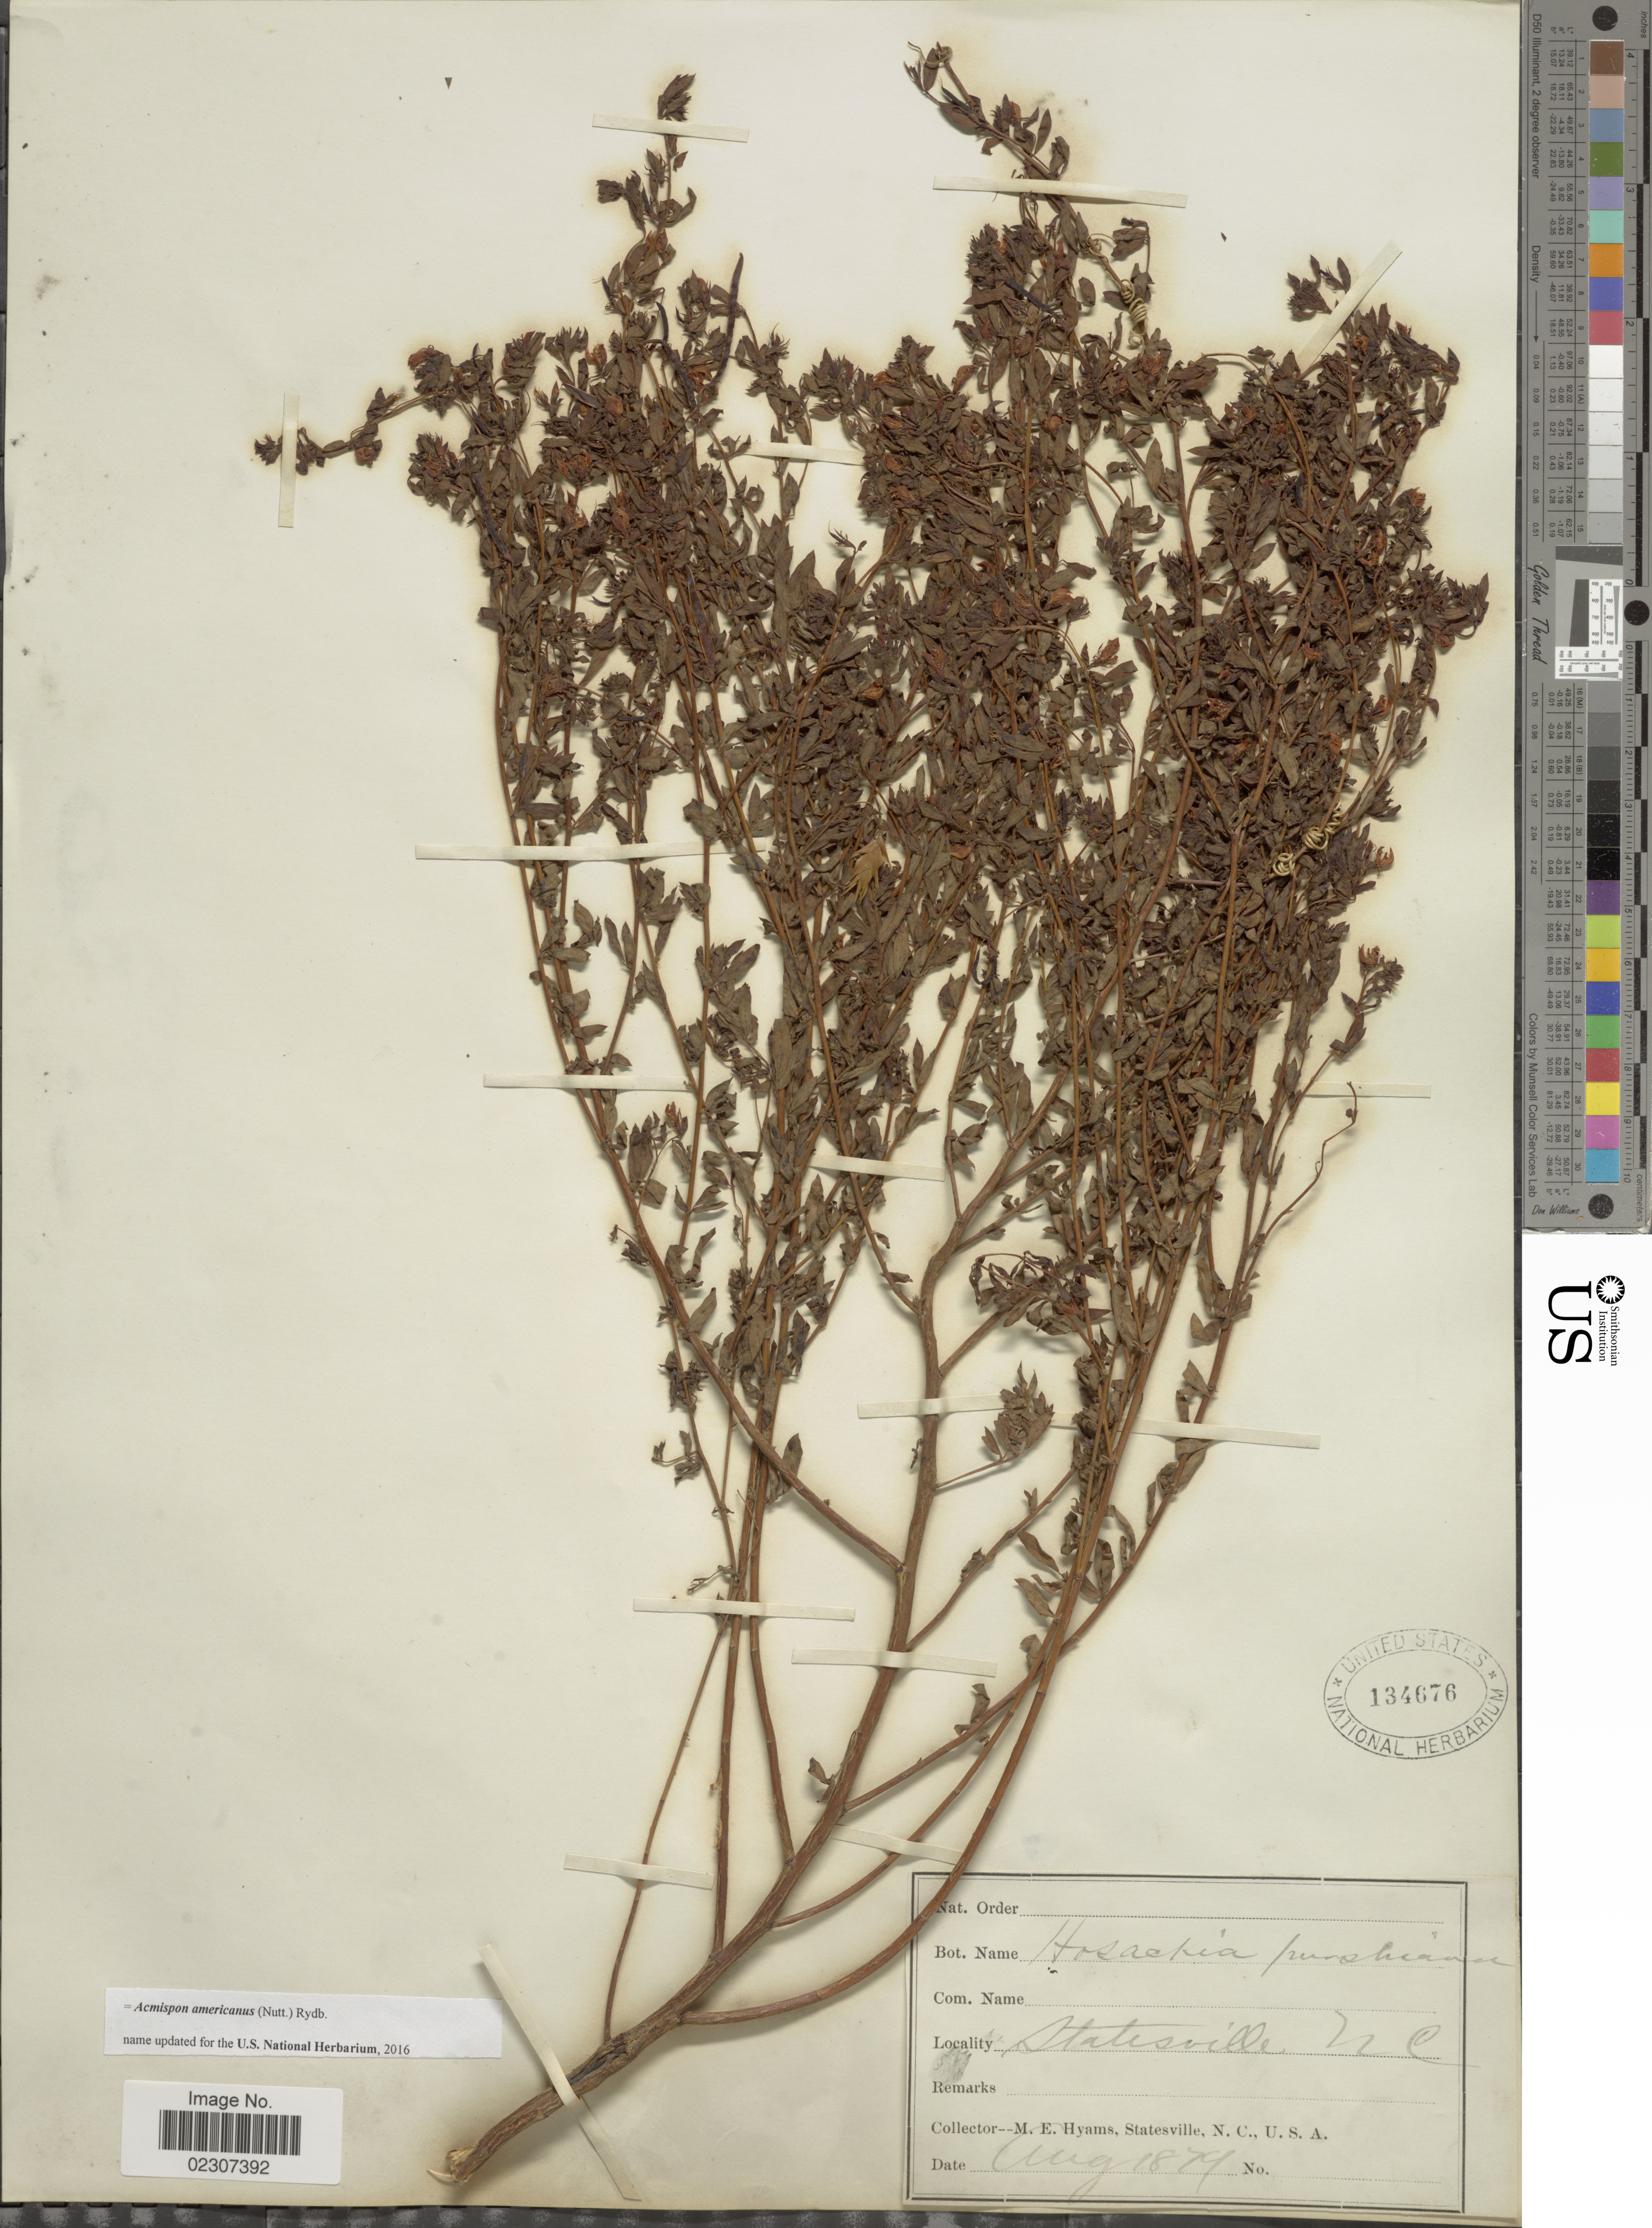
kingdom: Plantae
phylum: Tracheophyta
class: Magnoliopsida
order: Fabales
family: Fabaceae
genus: Acmispon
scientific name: Acmispon americanus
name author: (Nutt.) Rydb.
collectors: M. E. Hyams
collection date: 1879-08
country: United States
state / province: North Carolina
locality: Statesville, N. C.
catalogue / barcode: US 134676